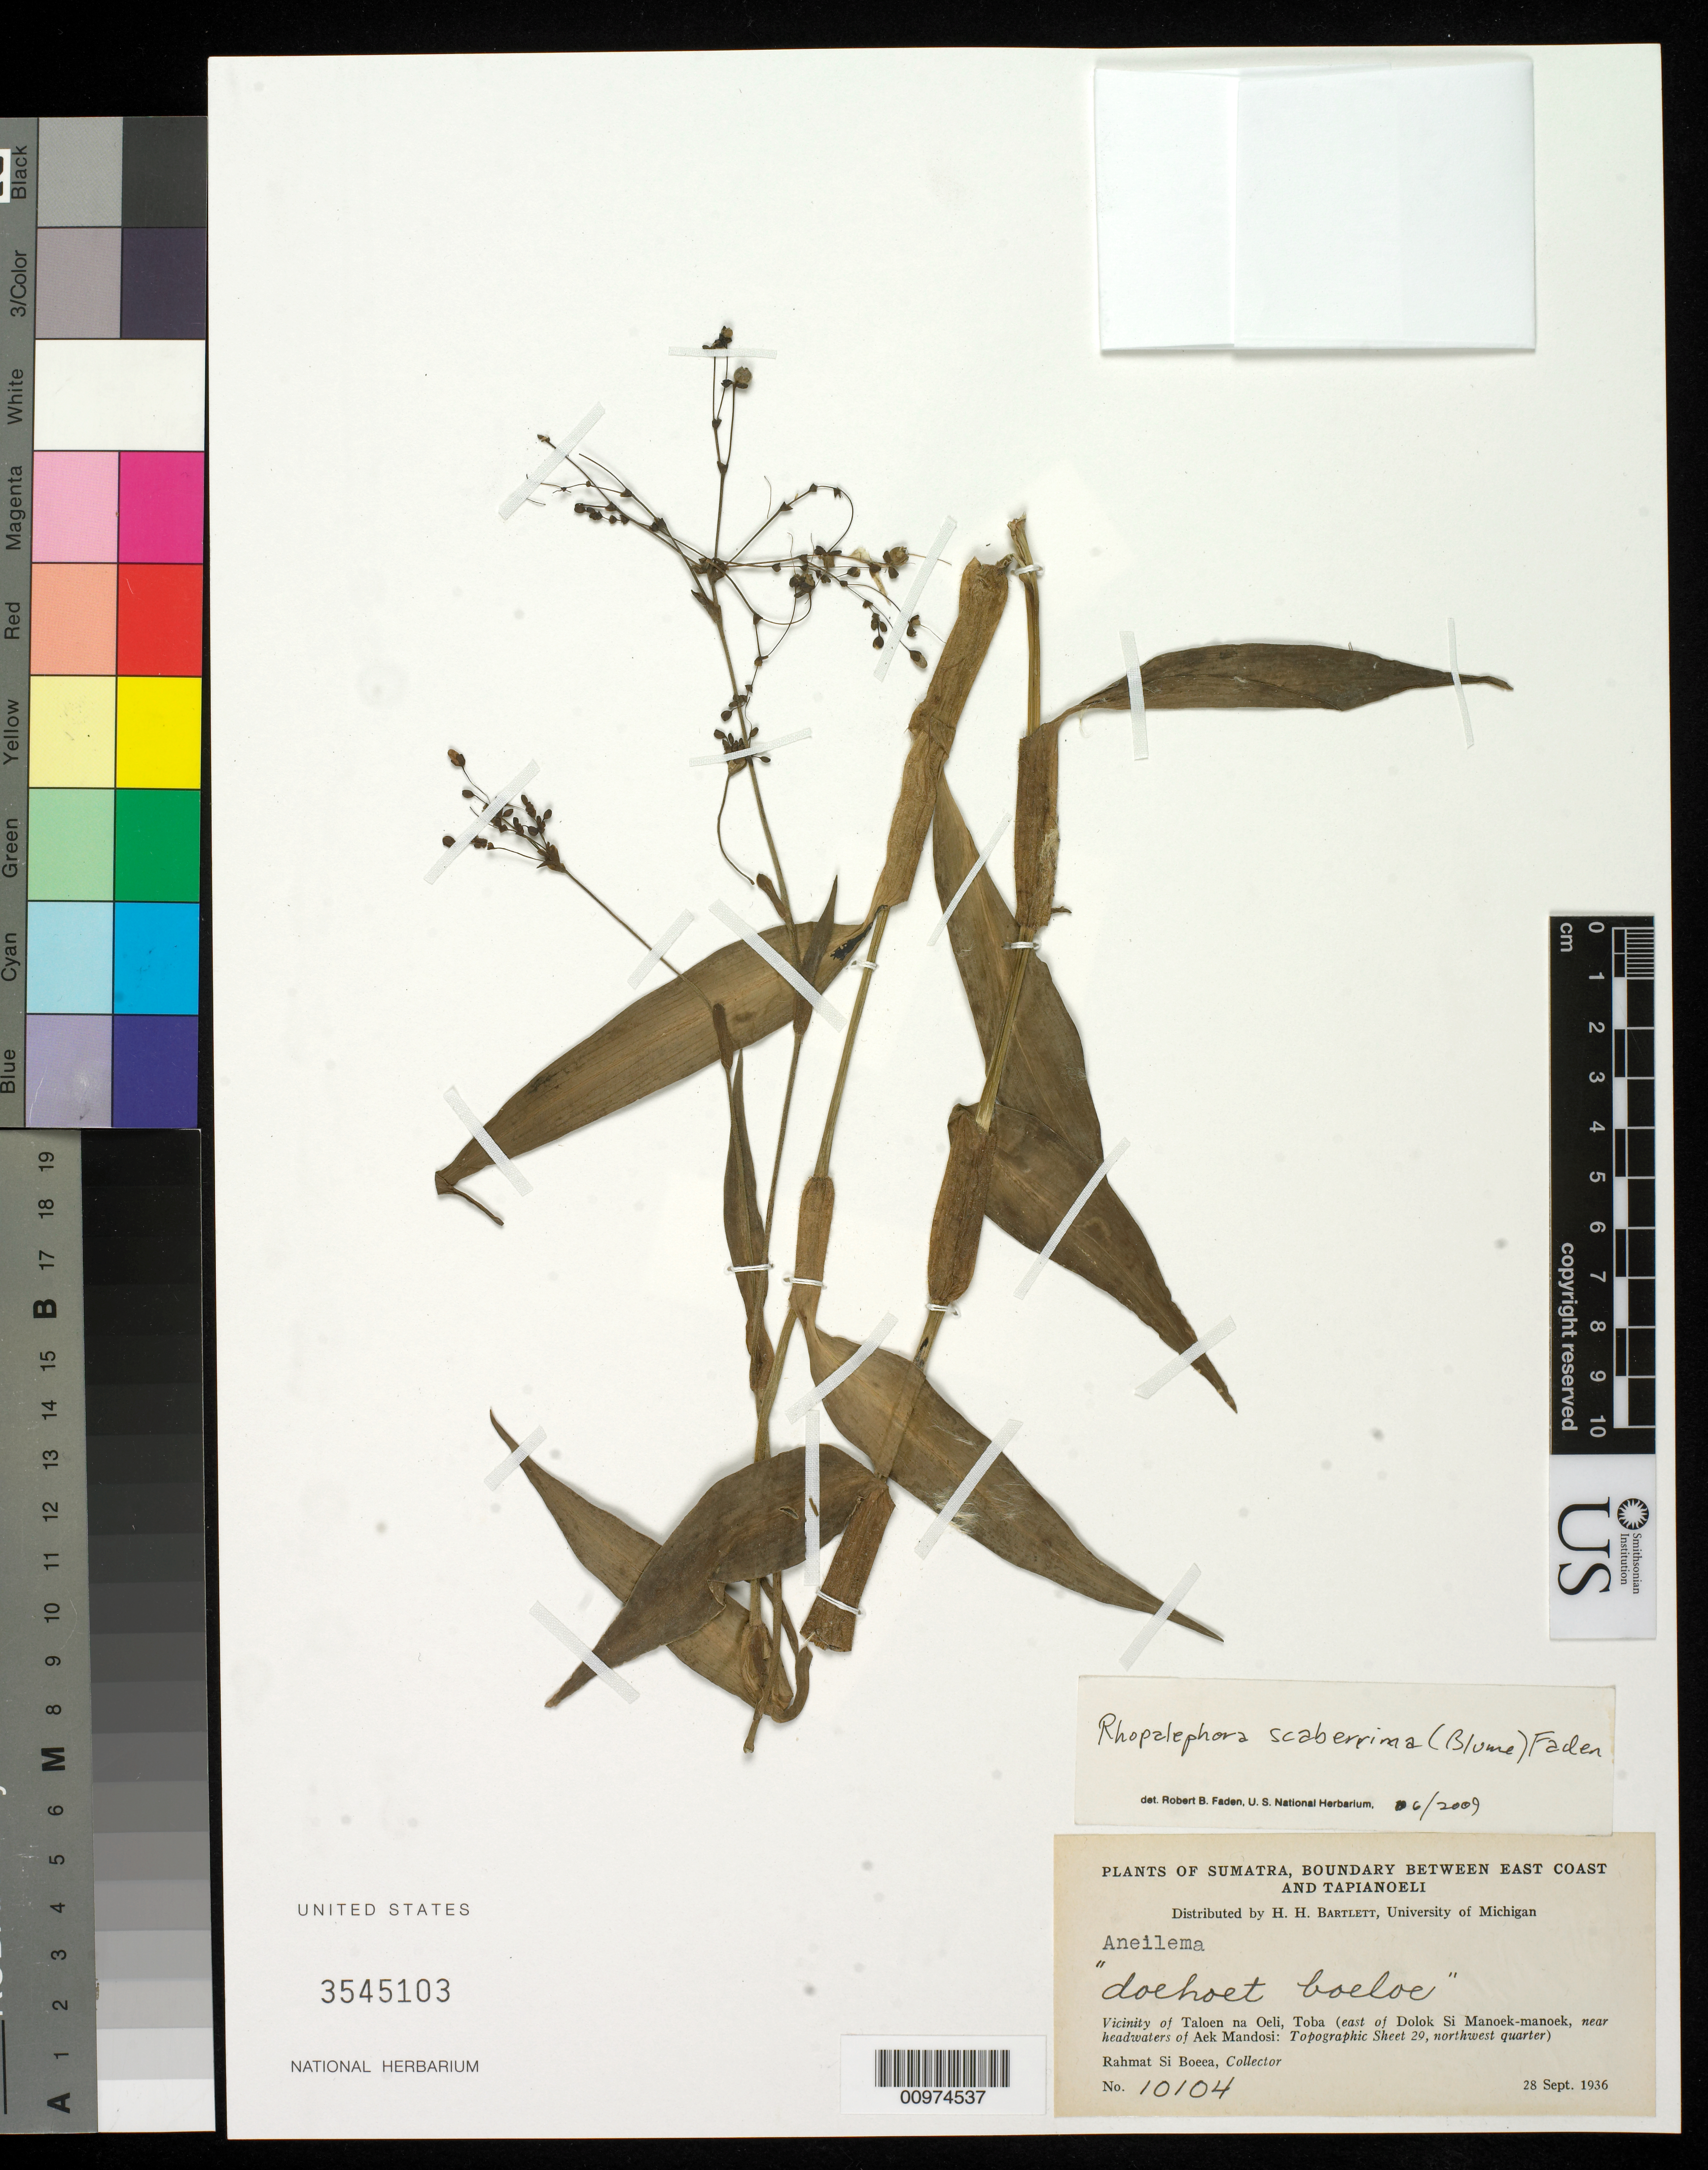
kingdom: Plantae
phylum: Tracheophyta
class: Liliopsida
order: Commelinales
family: Commelinaceae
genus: Rhopalephora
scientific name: Rhopalephora scaberrima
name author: (Blume) Faden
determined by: Faden, Robert B., (US), Smithsonian Institution - National Museum of Natural History (UNITED STATES)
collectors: Rahmat Si Boeea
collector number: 10104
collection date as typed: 28 Sep 1936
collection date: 1936-09-28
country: Indonesia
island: Sumatra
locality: Vicinity of Taloen na Oeli, Toba (east of Dolok Si Manoek-manoek, near headwaters of Aek Mandosi: Topographic sheet 29, northwest quarter). Boundary between East Coast and Tapianoeli.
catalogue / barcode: US 3545103